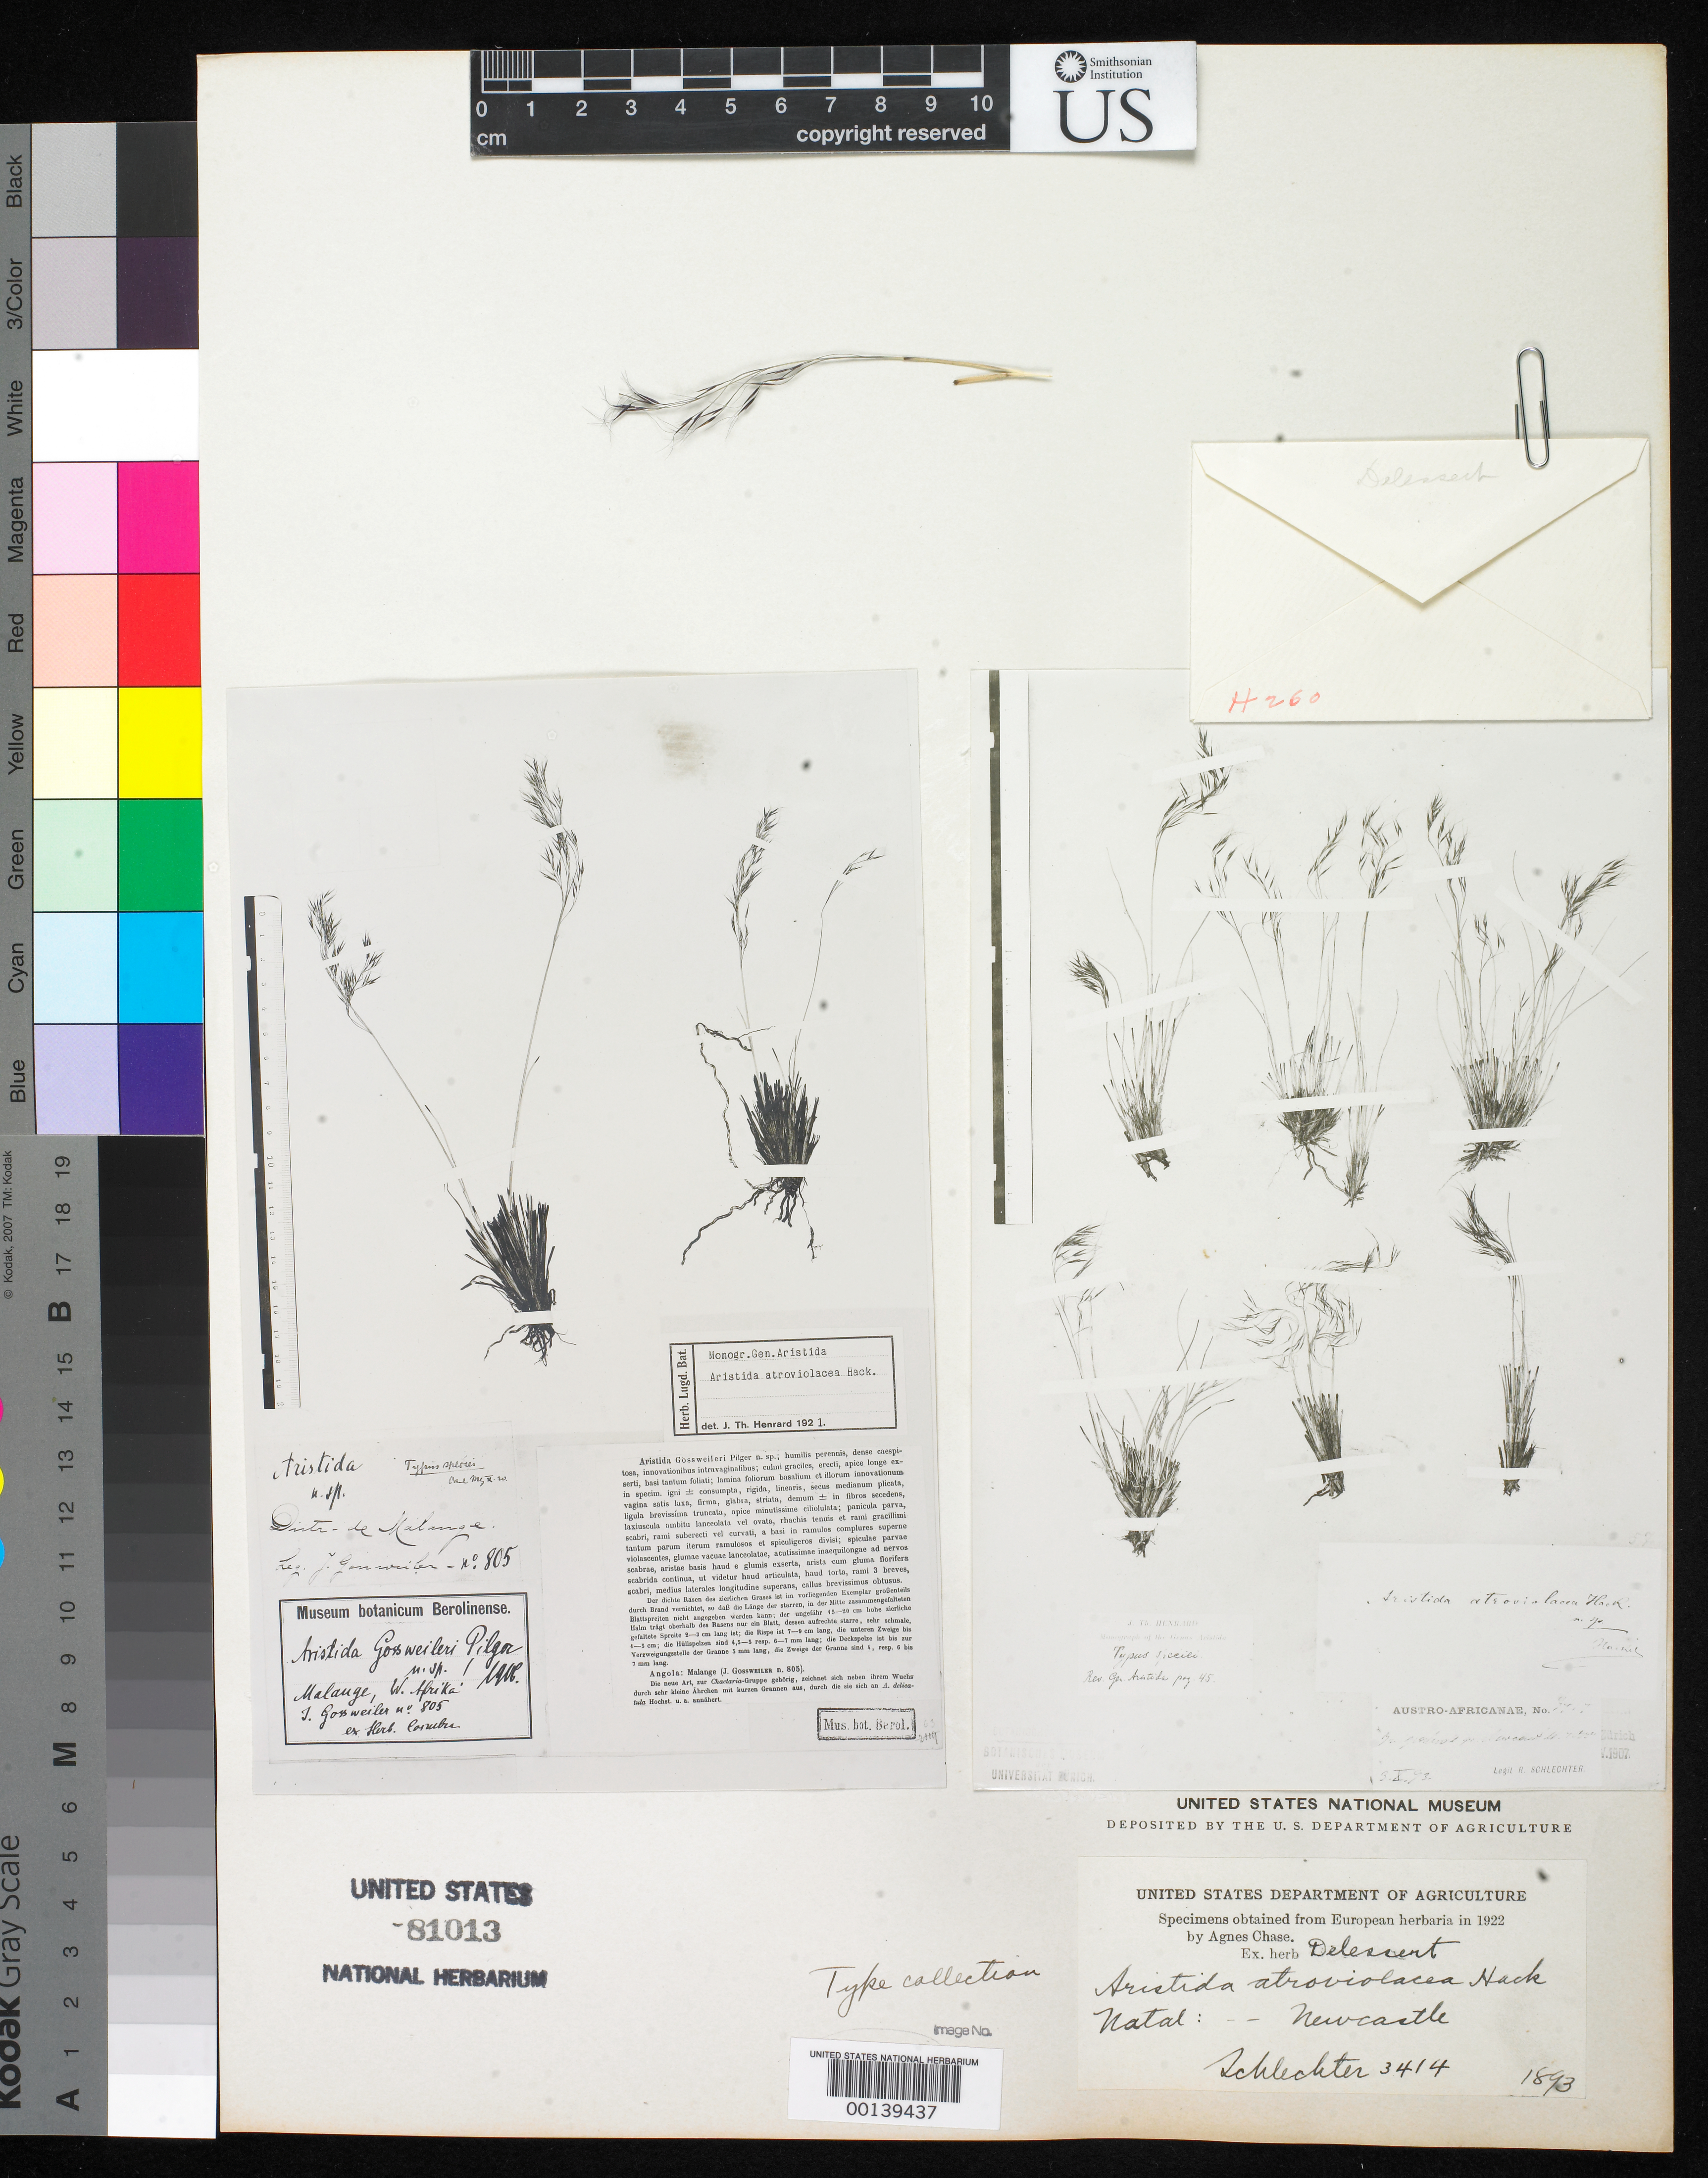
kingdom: Plantae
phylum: Tracheophyta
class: Liliopsida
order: Poales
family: Poaceae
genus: Aristida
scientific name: Aristida atroviolacea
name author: Hack.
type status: Type Fragment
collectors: F. R. R. Schlechter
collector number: Sub. N. 3414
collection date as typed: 03 Oct 1893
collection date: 1893-10-03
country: South Africa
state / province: KwaZulu-Natal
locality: Near Newcastle.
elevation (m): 1330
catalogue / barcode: US 81013